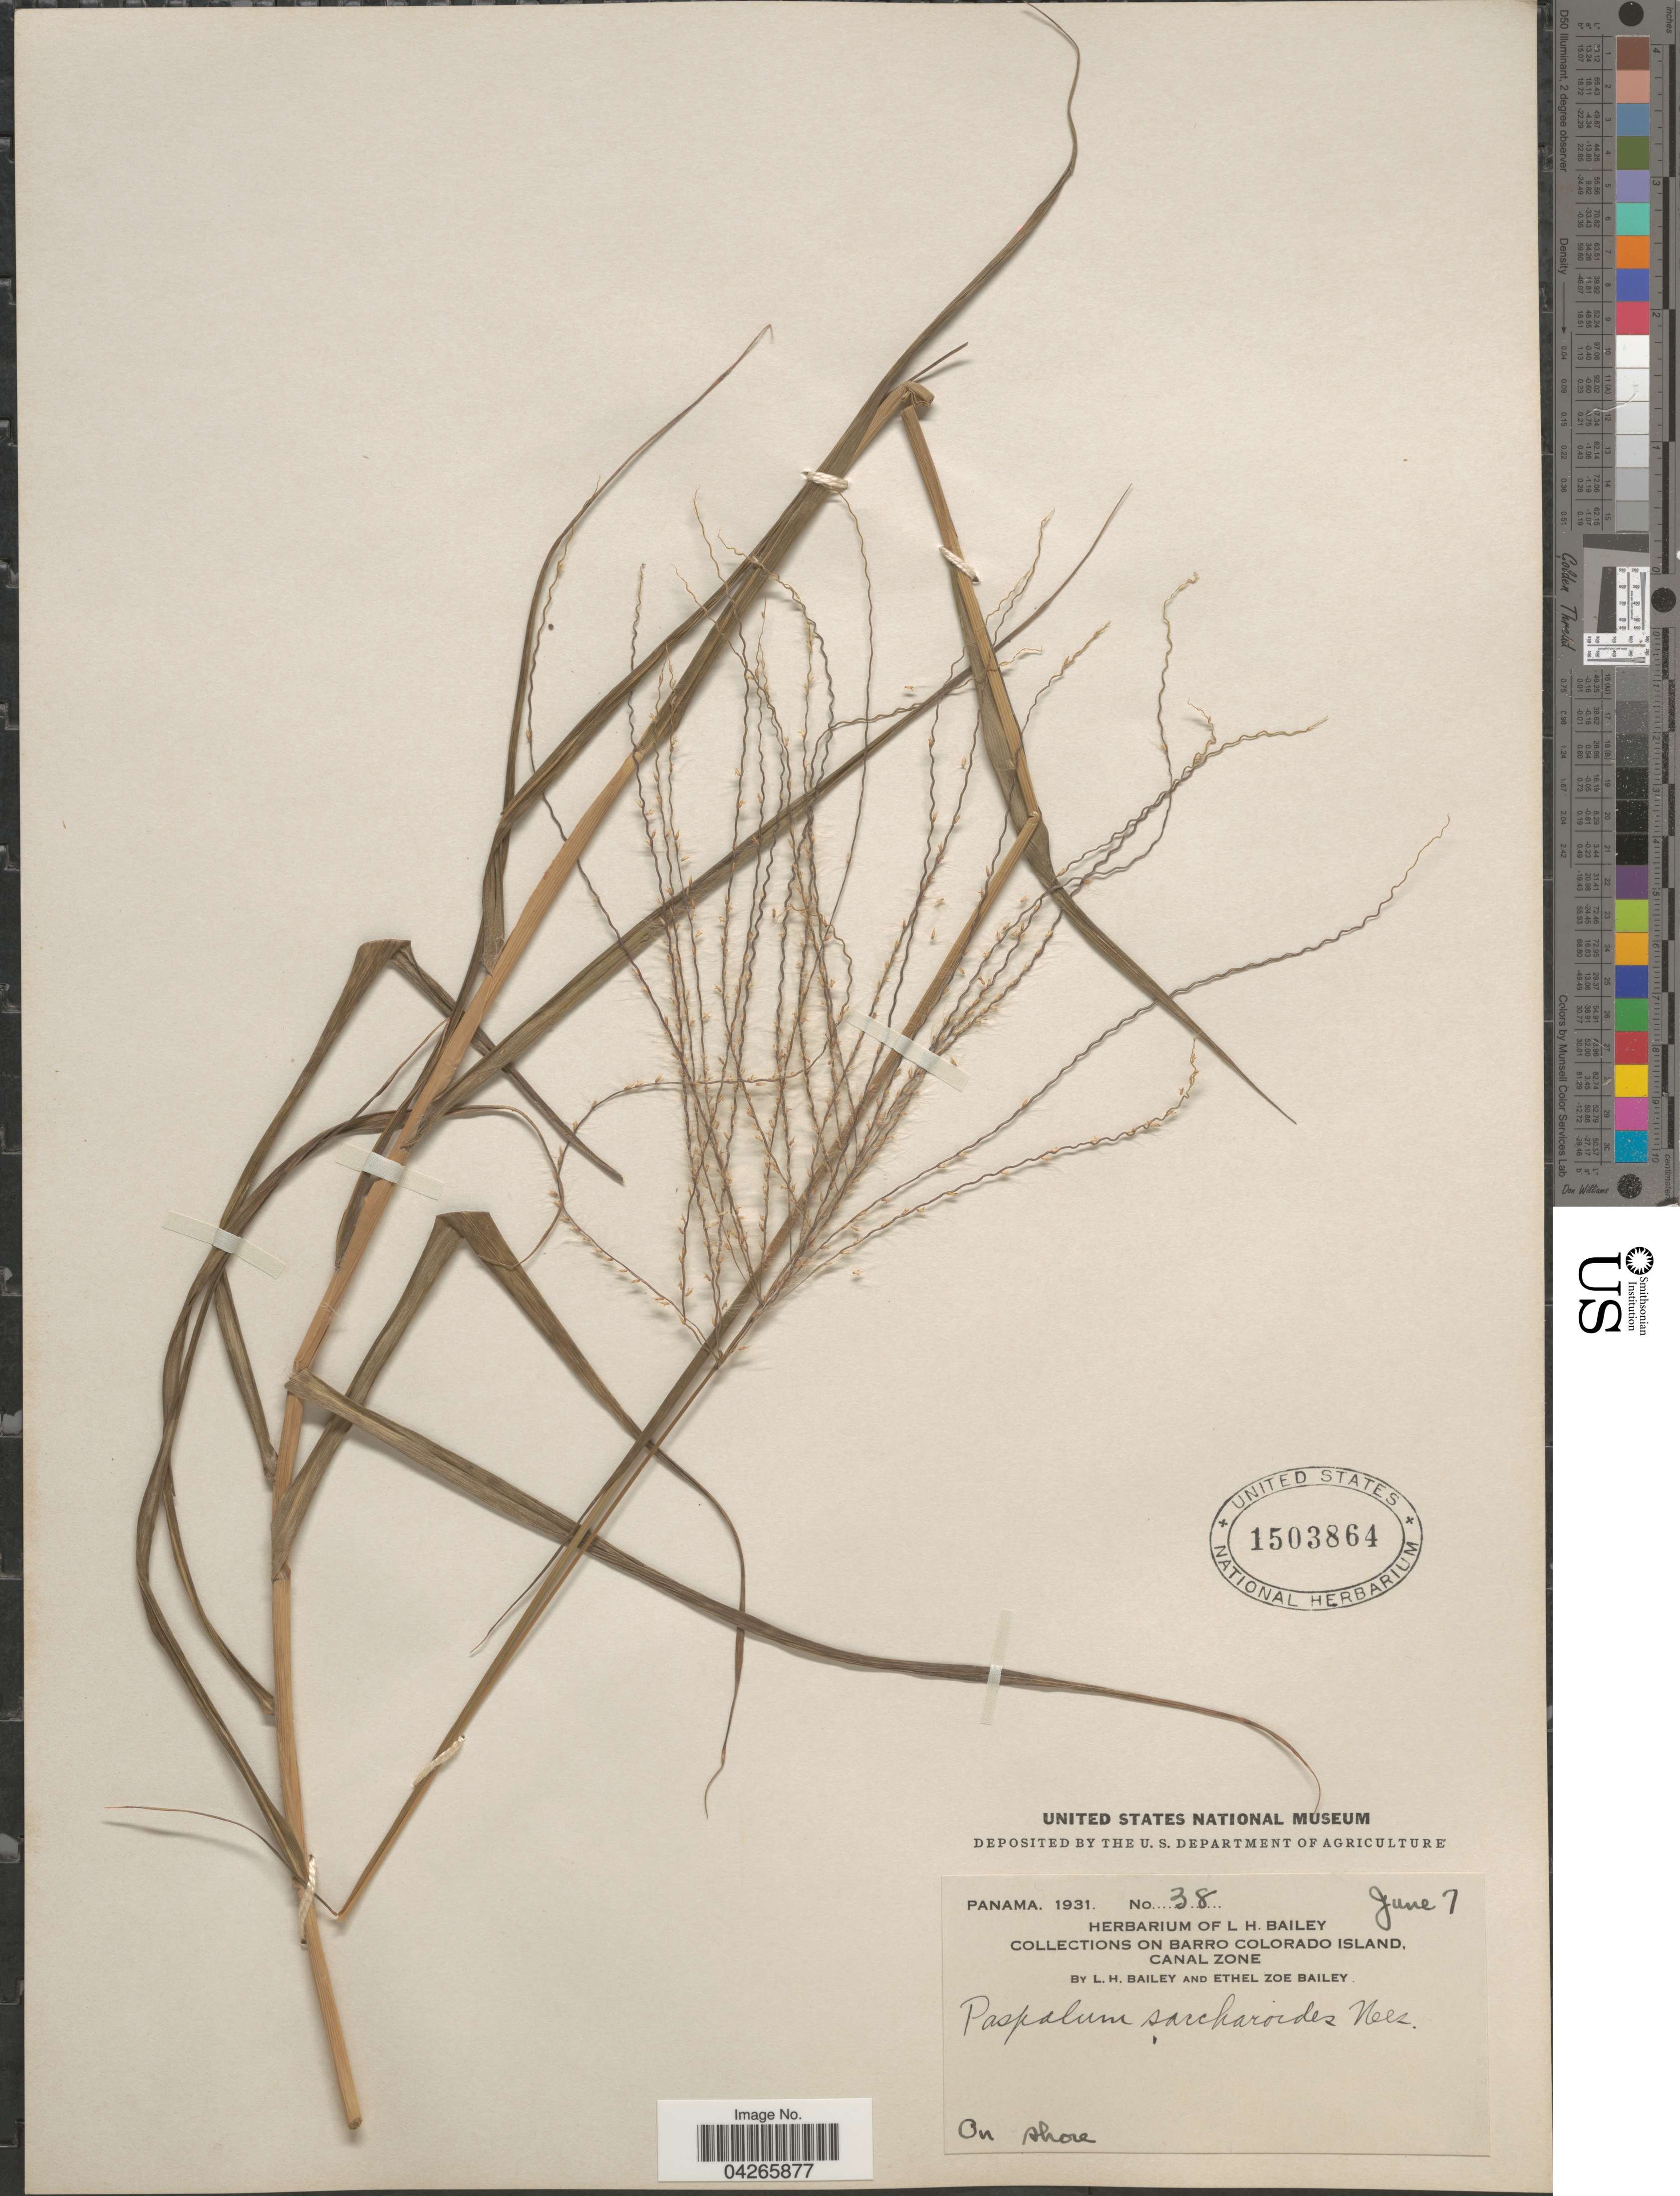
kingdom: Plantae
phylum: Tracheophyta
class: Liliopsida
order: Poales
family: Poaceae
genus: Paspalum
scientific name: Paspalum saccharoides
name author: Nees ex Trin.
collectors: L. H. Bailey & E. Z. Bailey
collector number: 38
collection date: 1931-06-07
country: Panama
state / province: Panamá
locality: On Barro Colorado Island, Canal Zone.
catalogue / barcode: US 1503864